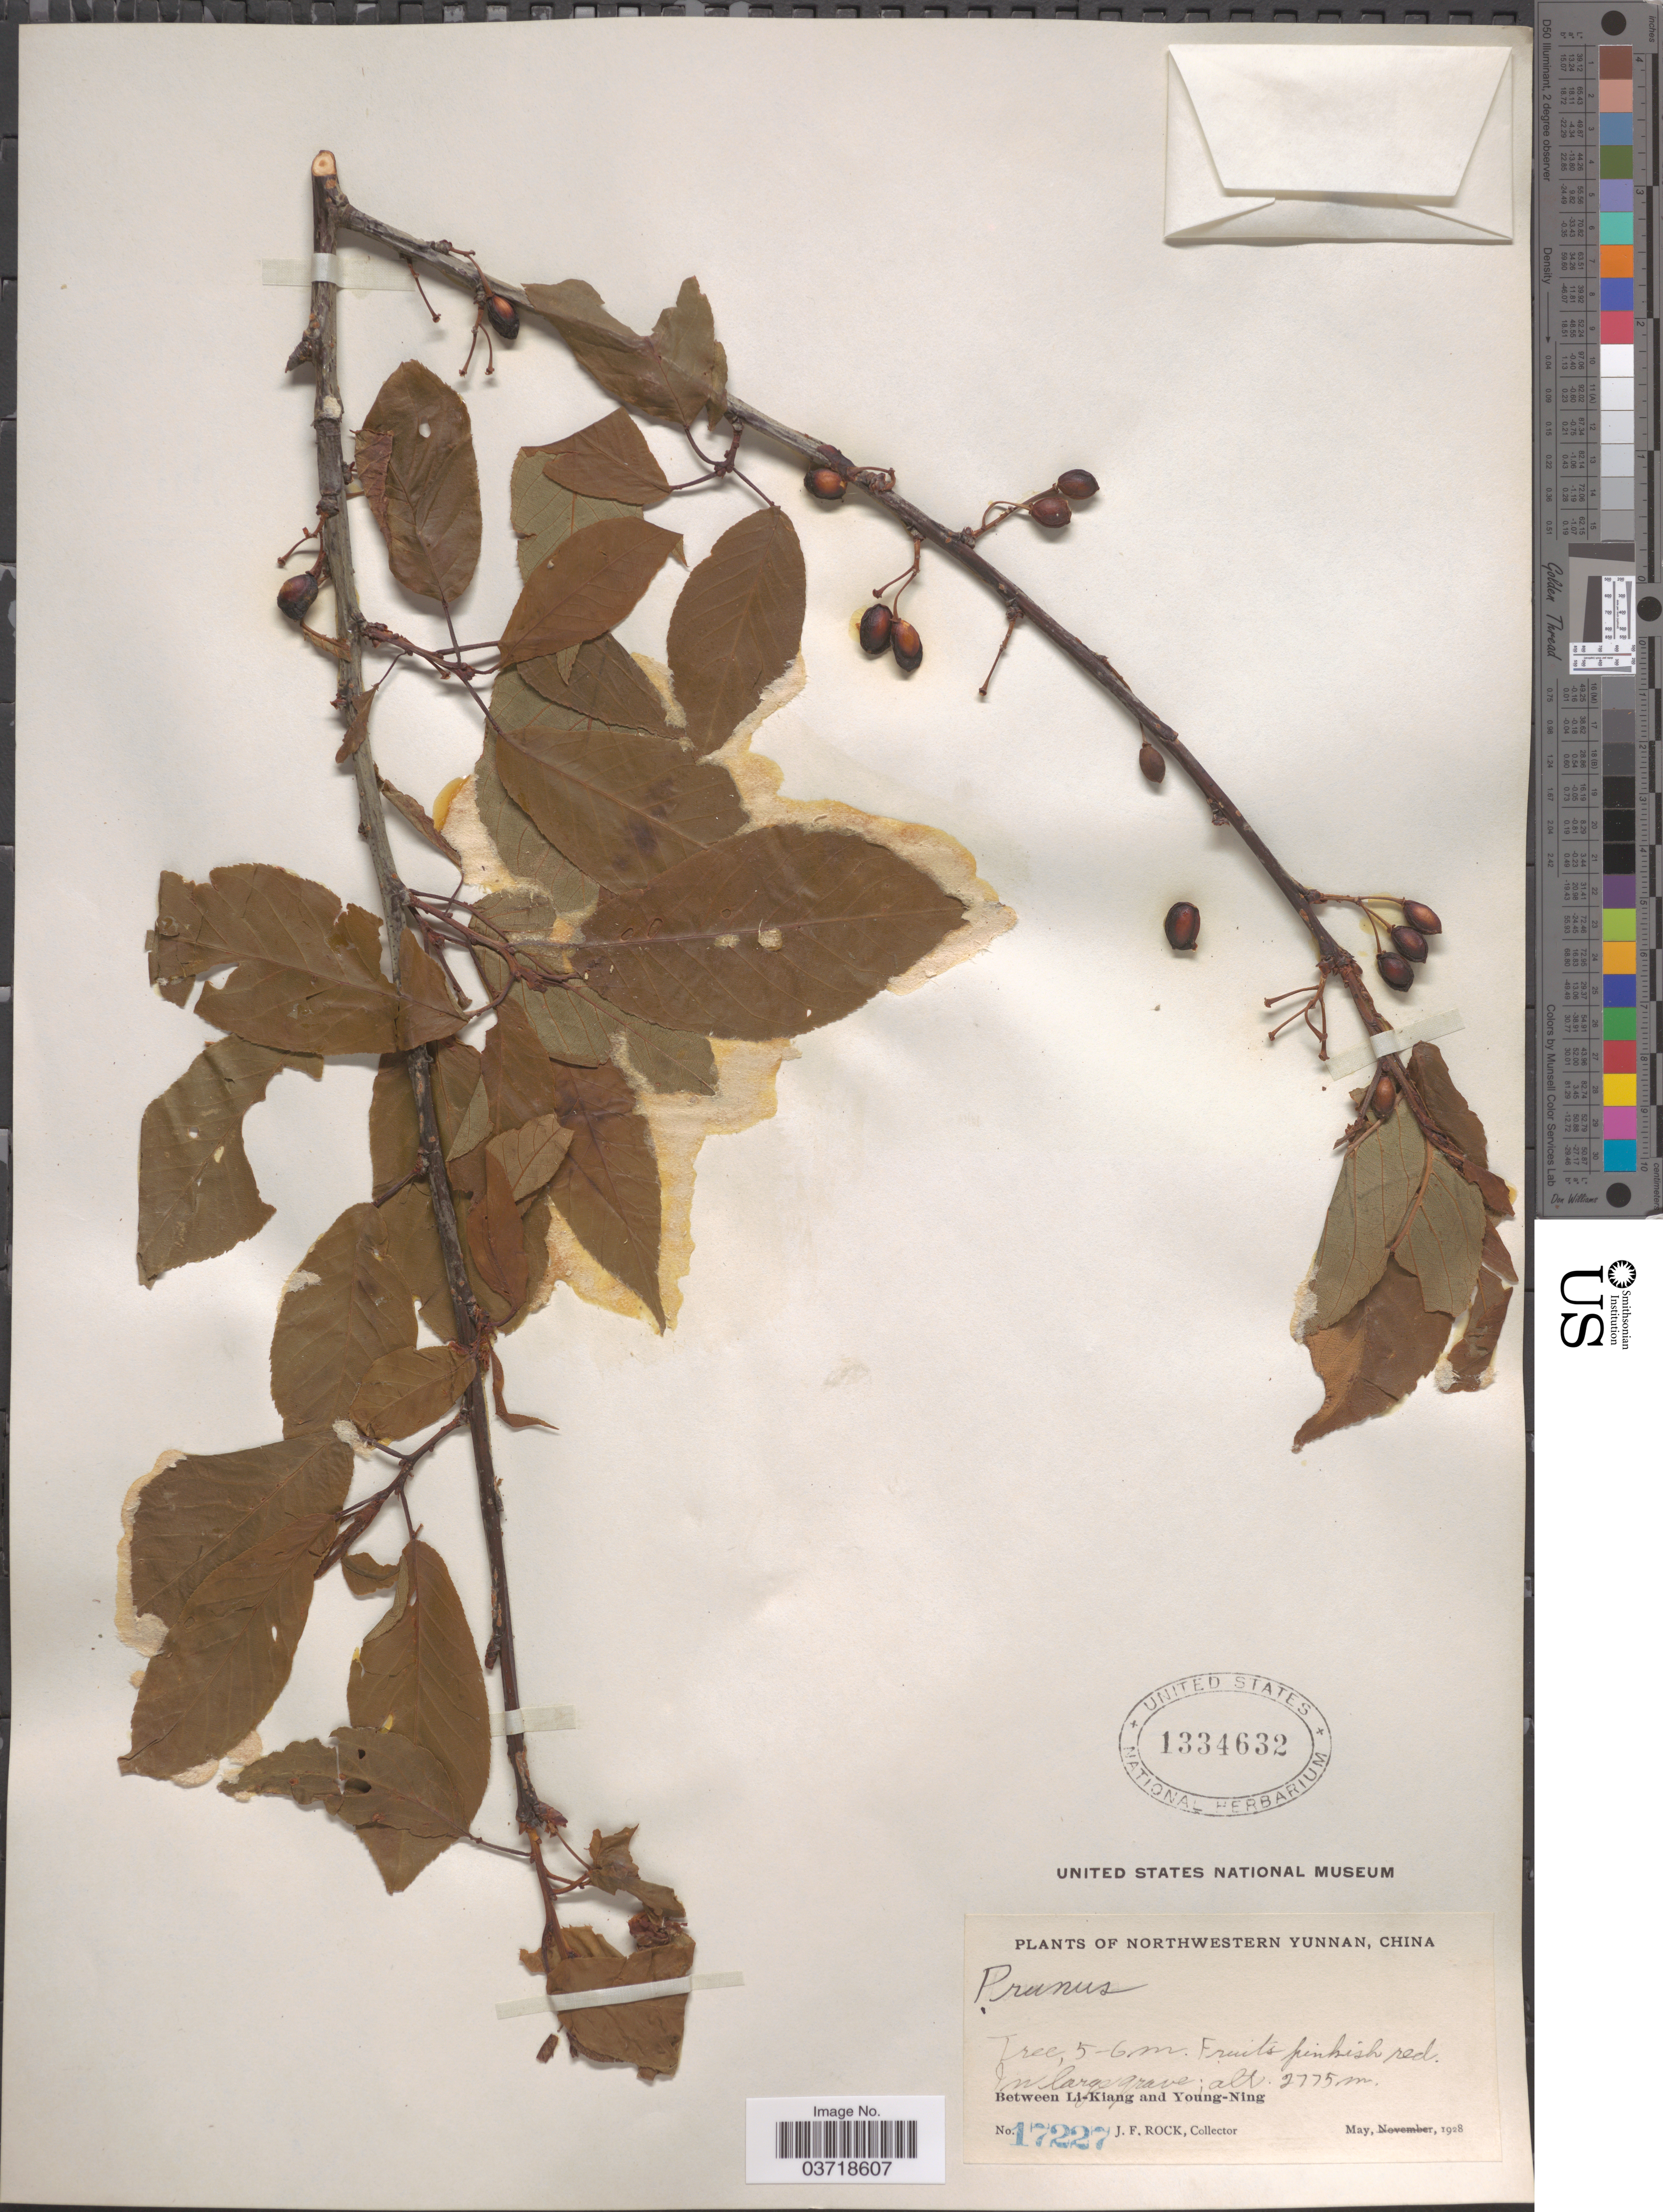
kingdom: Plantae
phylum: Tracheophyta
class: Magnoliopsida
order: Rosales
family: Rosaceae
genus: Prunus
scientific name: Prunus sp.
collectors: J. Rock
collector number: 17227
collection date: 1928-05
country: China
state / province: Yunnan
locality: Northwestern Yunnan. Between Li-Kiang and Young-Ning.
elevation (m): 2775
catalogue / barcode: US 1334632